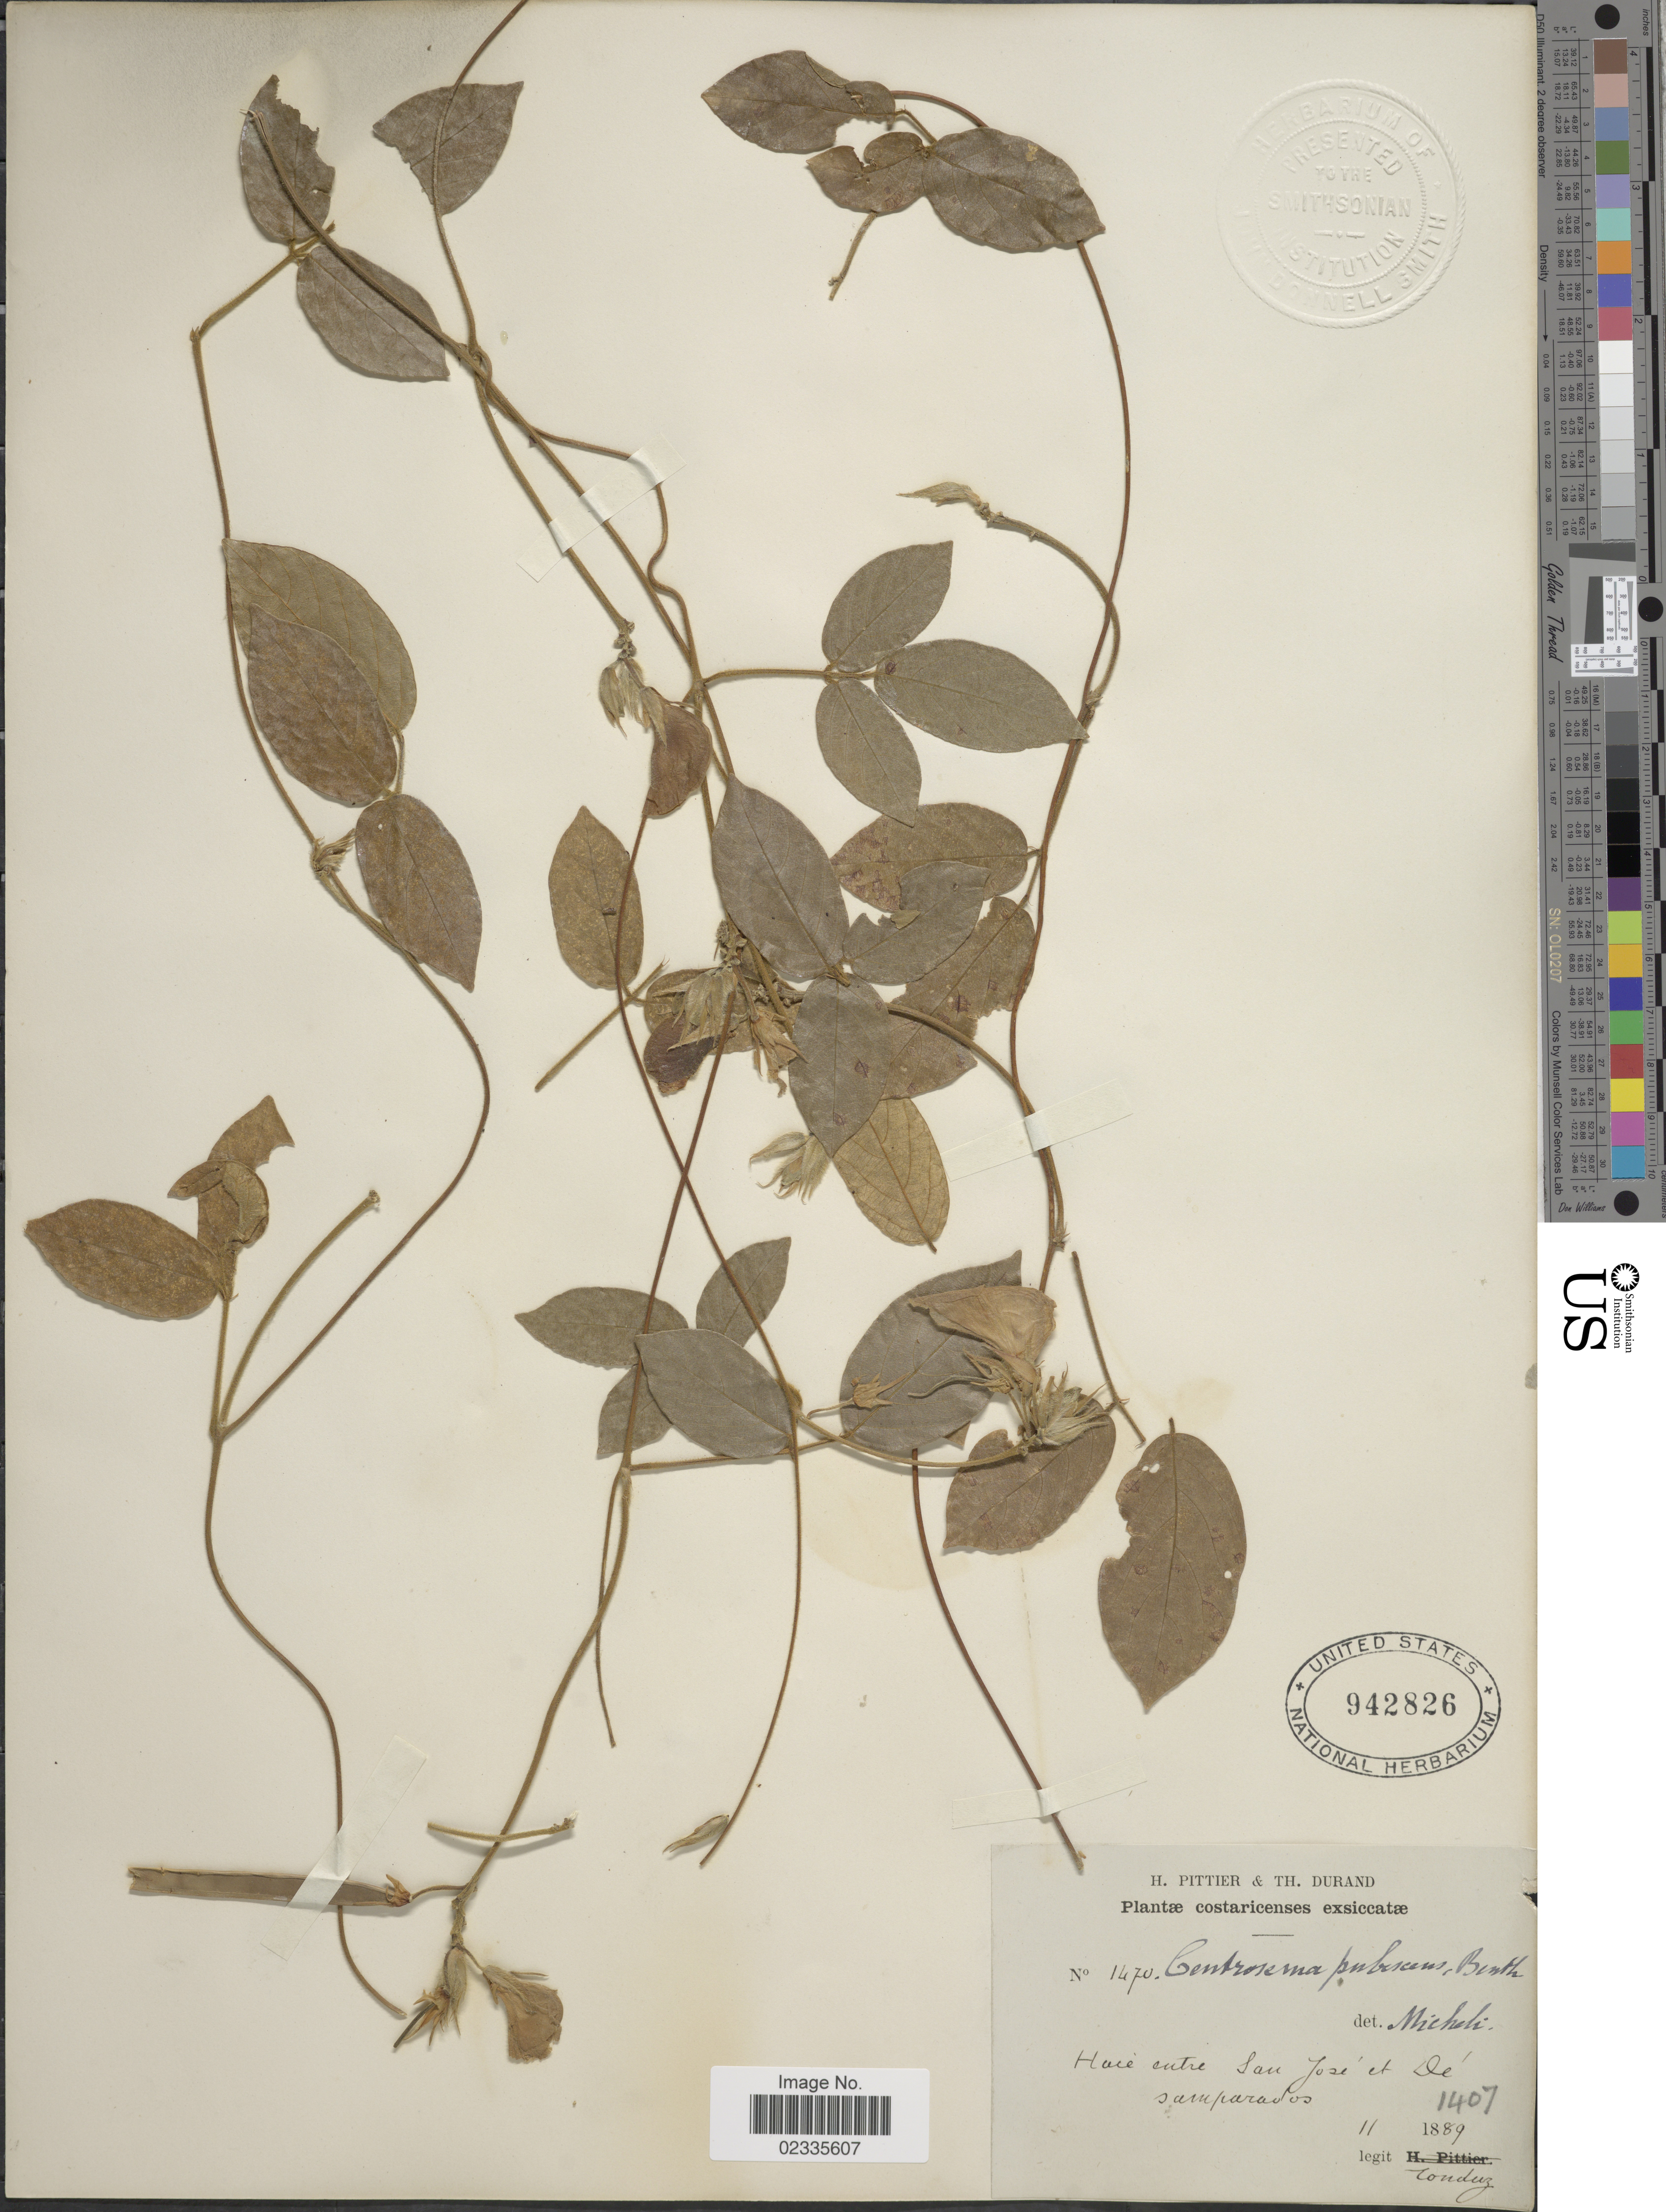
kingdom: Plantae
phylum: Tracheophyta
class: Magnoliopsida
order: Fabales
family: Fabaceae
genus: Centrosema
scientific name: Centrosema pubescens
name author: Benth.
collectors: A. Tonduz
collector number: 1470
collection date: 1889-11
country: Costa Rica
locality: Haie entre San Jose et Desamparados.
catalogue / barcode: US 942826